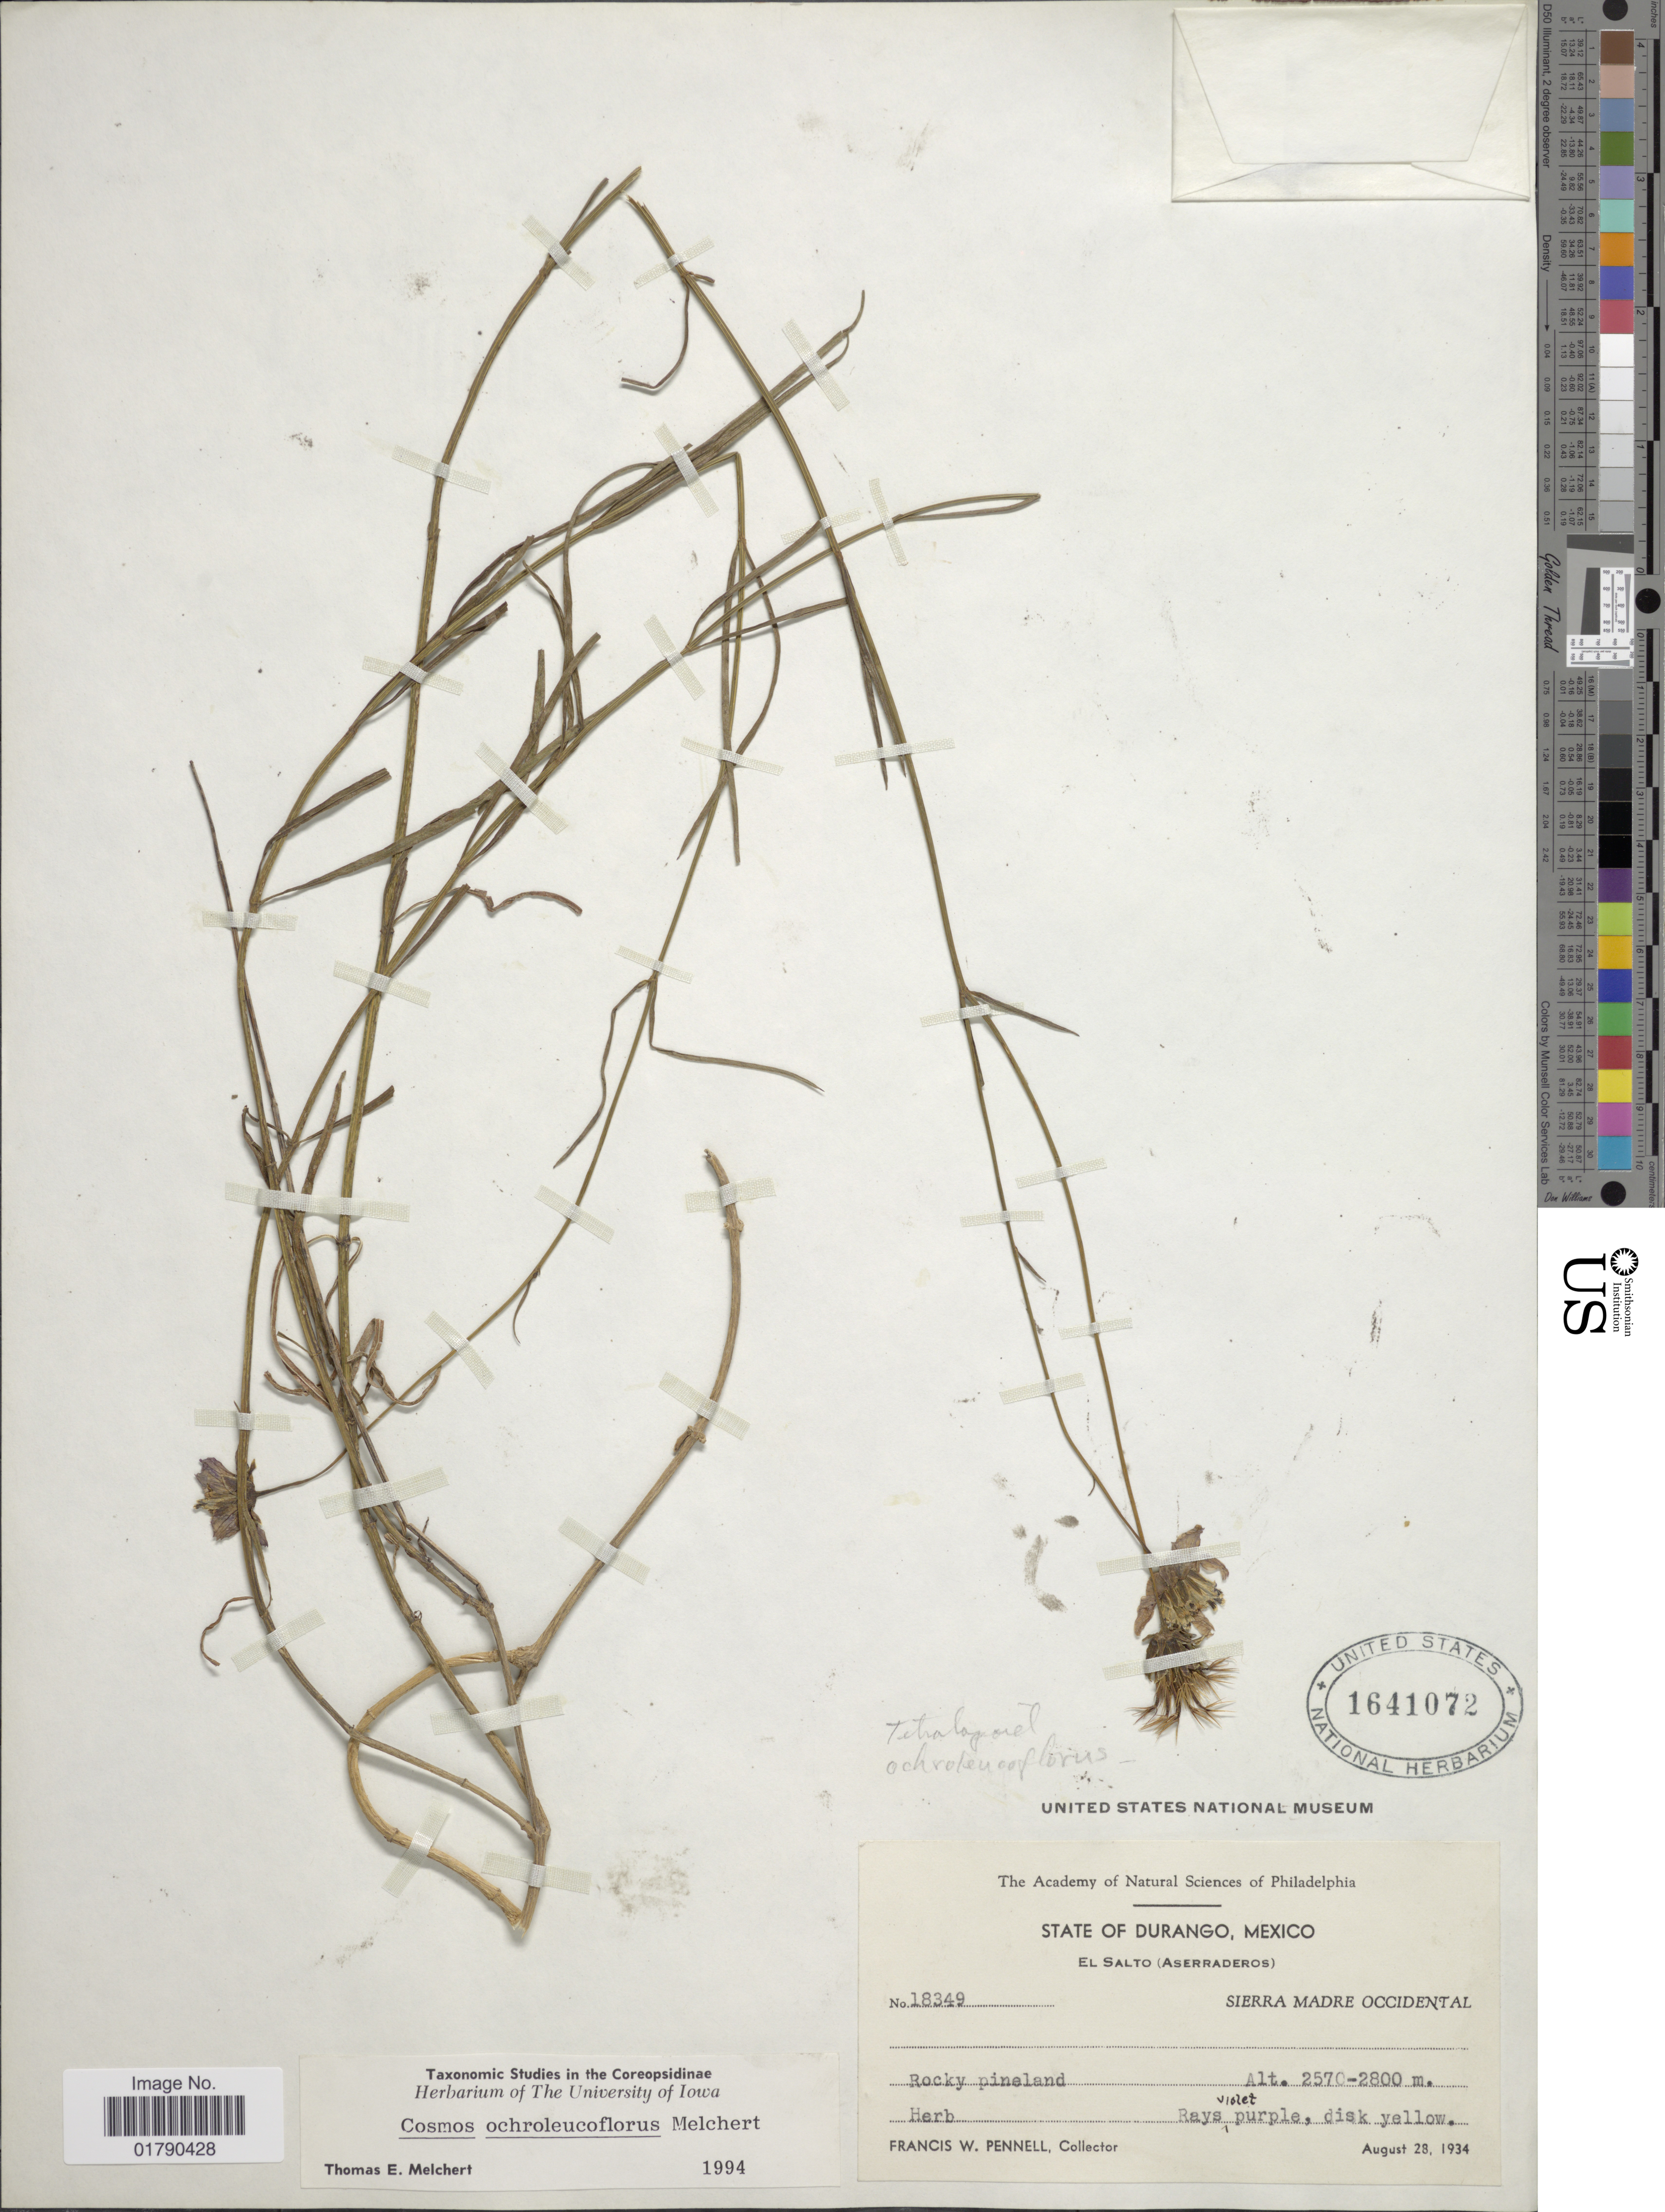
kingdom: Plantae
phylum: Tracheophyta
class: Magnoliopsida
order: Asterales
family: Asteraceae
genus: Cosmos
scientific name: Cosmos ochroleucoflorus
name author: Melchert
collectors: F. W. Pennell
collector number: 18349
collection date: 1934-08-28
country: Mexico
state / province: Durango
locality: El Salto (Aserraderos), Sierra Madre Occidental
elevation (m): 2570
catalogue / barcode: US 1641072